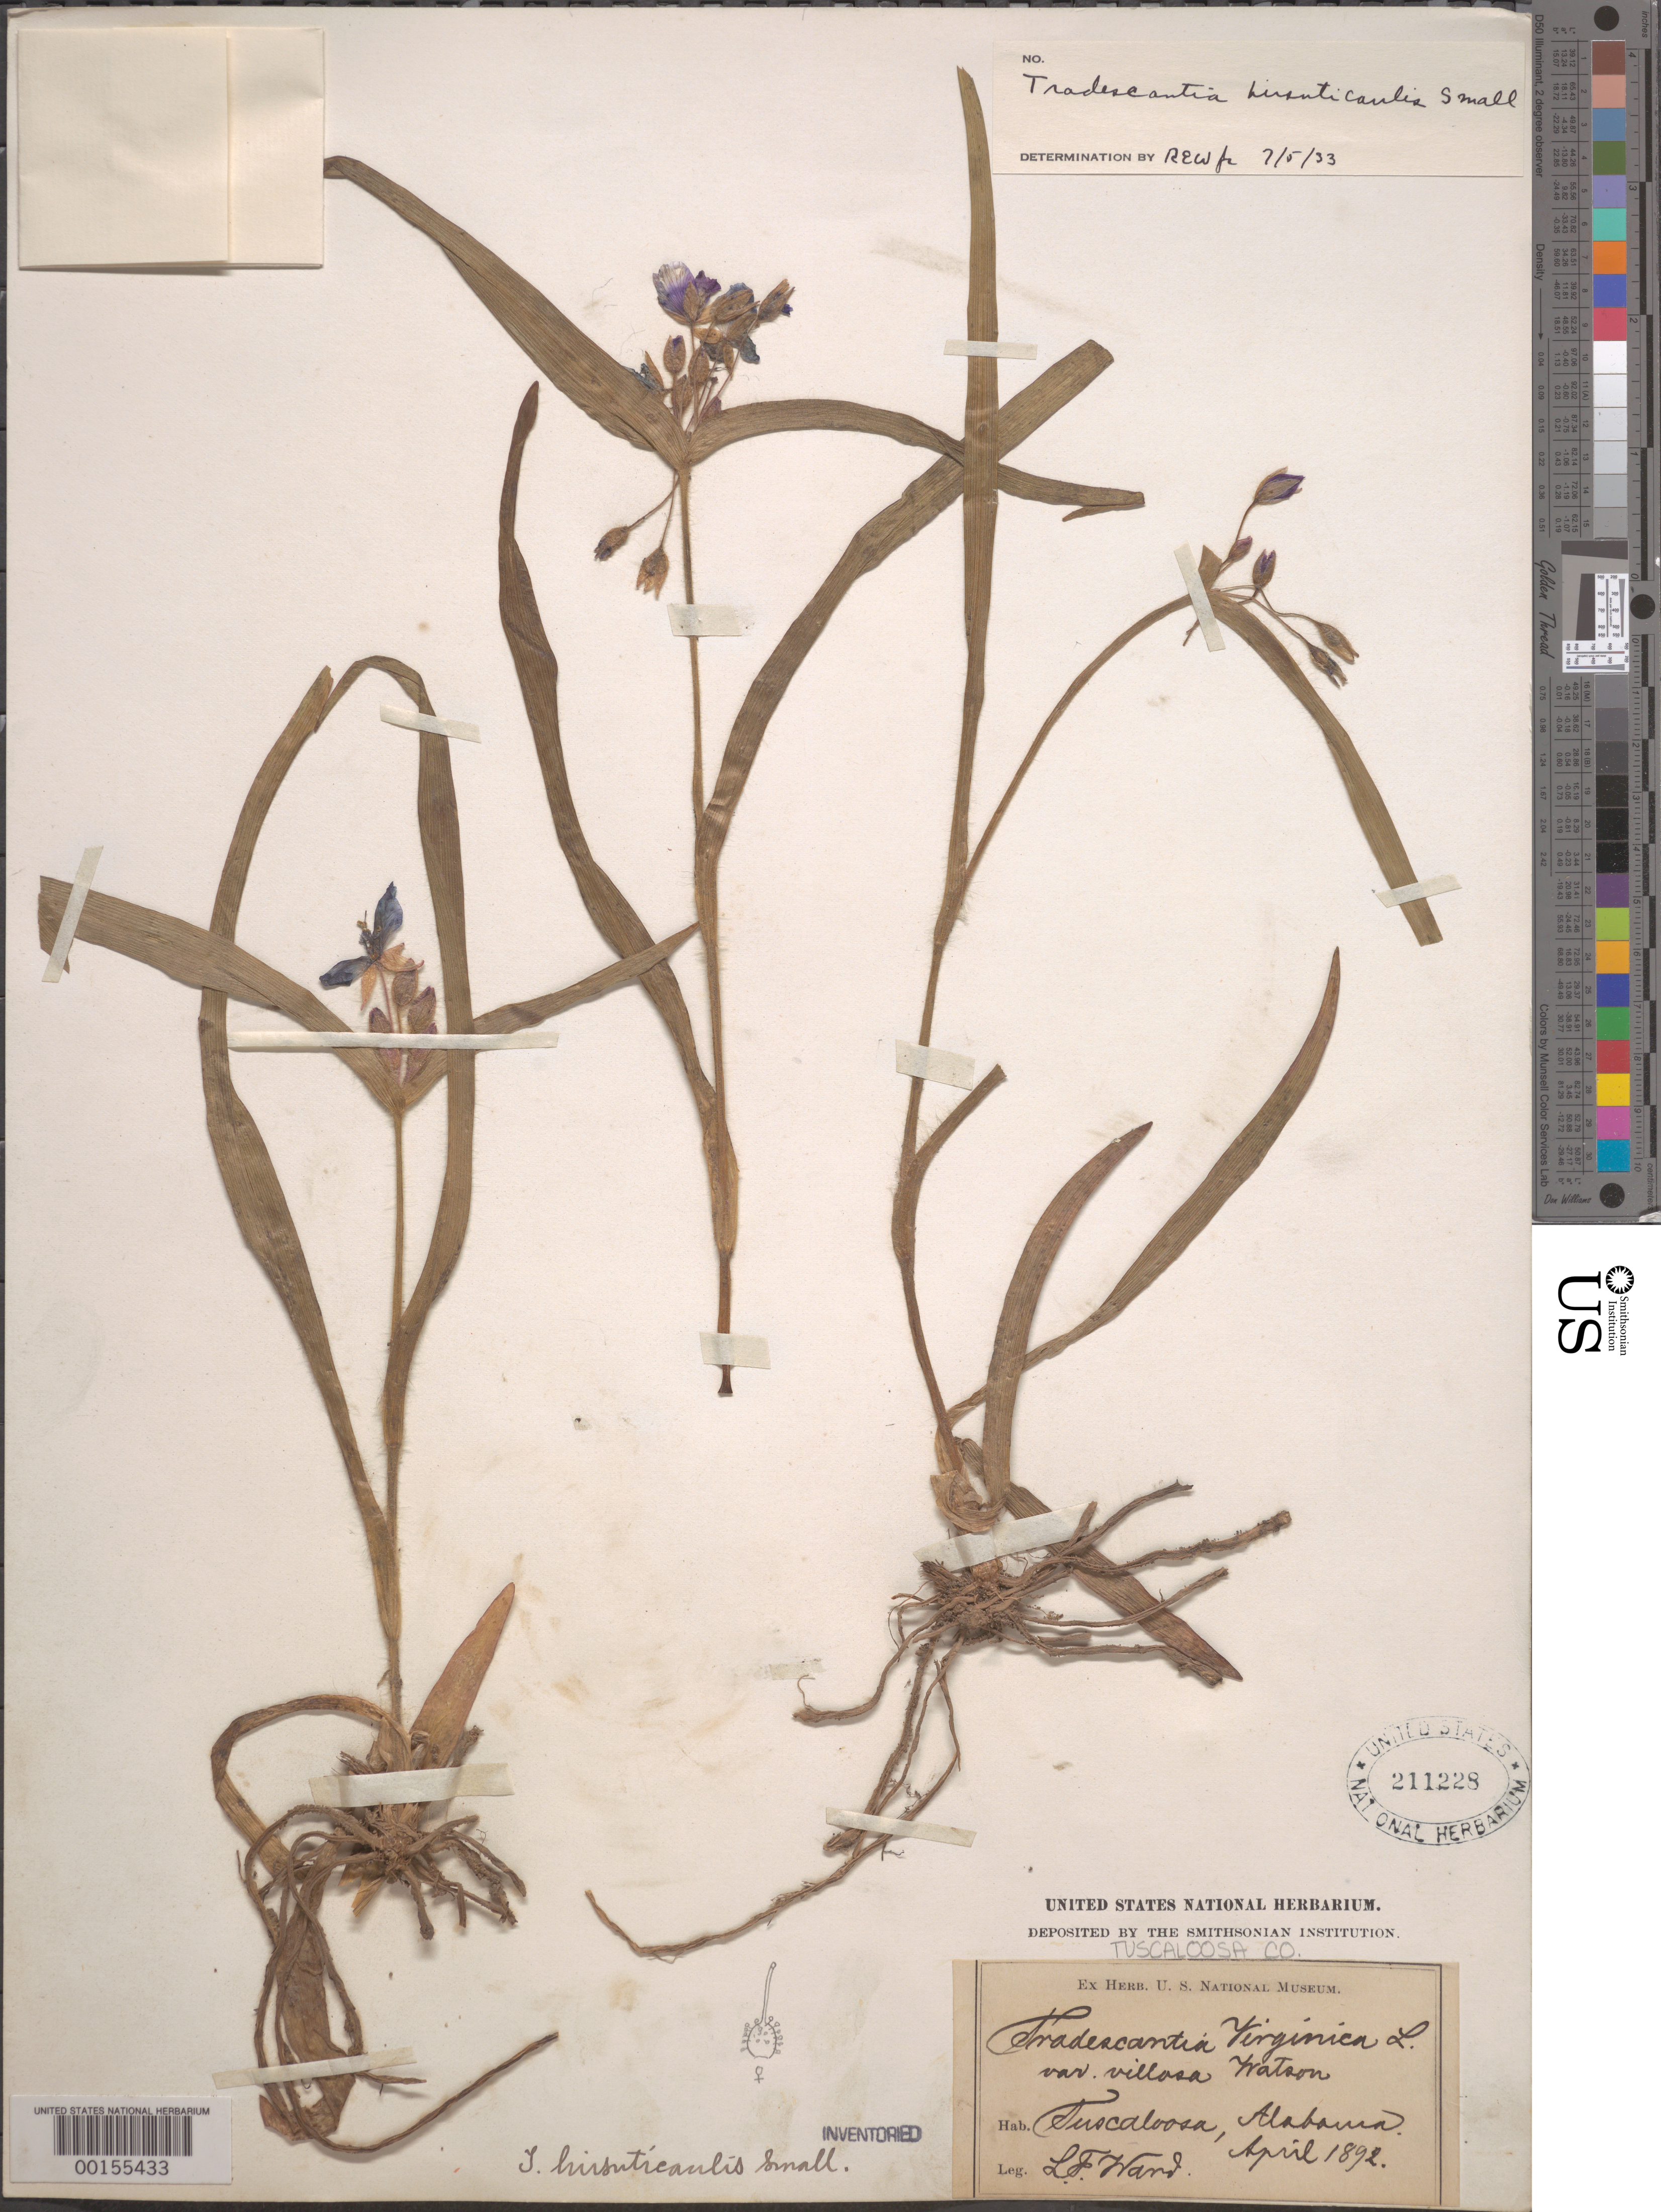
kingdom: Plantae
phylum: Tracheophyta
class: Liliopsida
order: Commelinales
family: Commelinaceae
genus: Tradescantia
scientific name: Tradescantia hirsuticaulis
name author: Small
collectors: L. F. Ward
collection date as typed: Apr 1892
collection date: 1892-04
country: United States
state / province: Alabama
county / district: Tuscaloosa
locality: Tuscaloosa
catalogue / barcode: US 211228